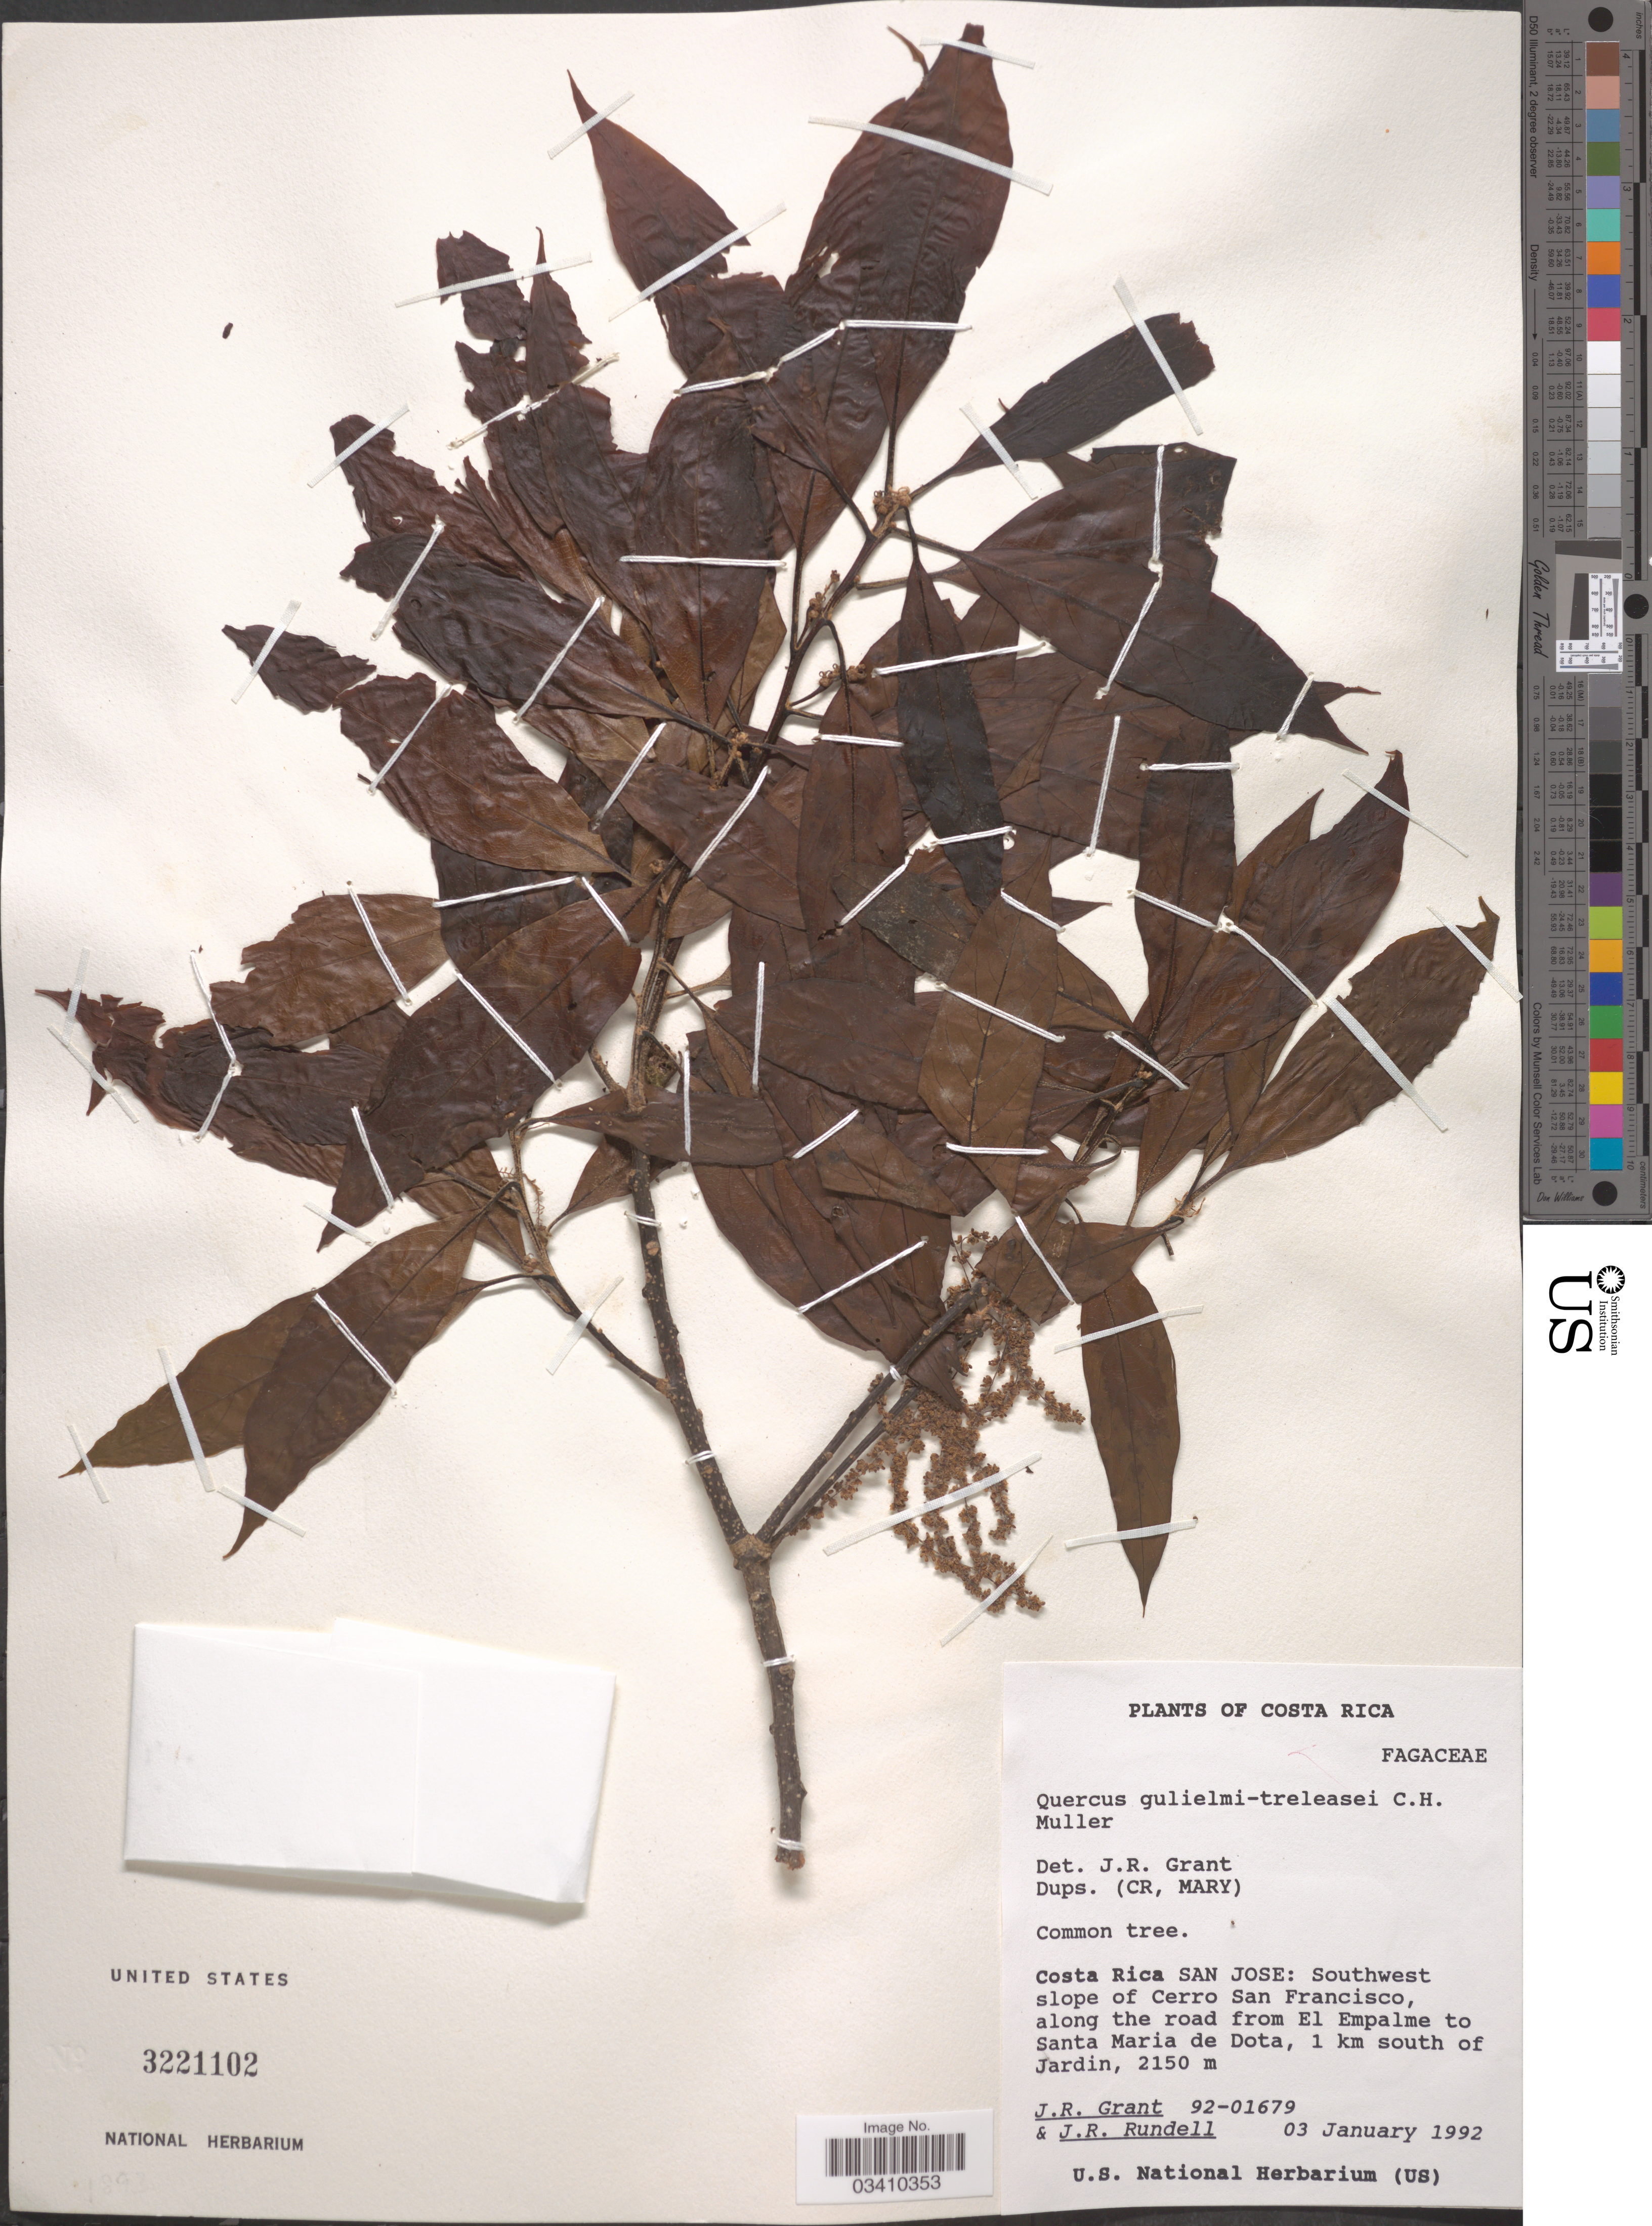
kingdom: Plantae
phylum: Tracheophyta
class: Magnoliopsida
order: Fagales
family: Fagaceae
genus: Quercus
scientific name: Quercus gulielmi-treleasei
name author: C.H. Müll.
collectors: J. Grant & J. R. Rundell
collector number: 92-01679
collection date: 1992-01-03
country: Costa Rica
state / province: San José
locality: Southwest slope of Cerro San Francisco, along the road from El Empalme to Santa Maria de Dota, 1 km south of Jardin.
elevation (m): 2150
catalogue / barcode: US 3221102